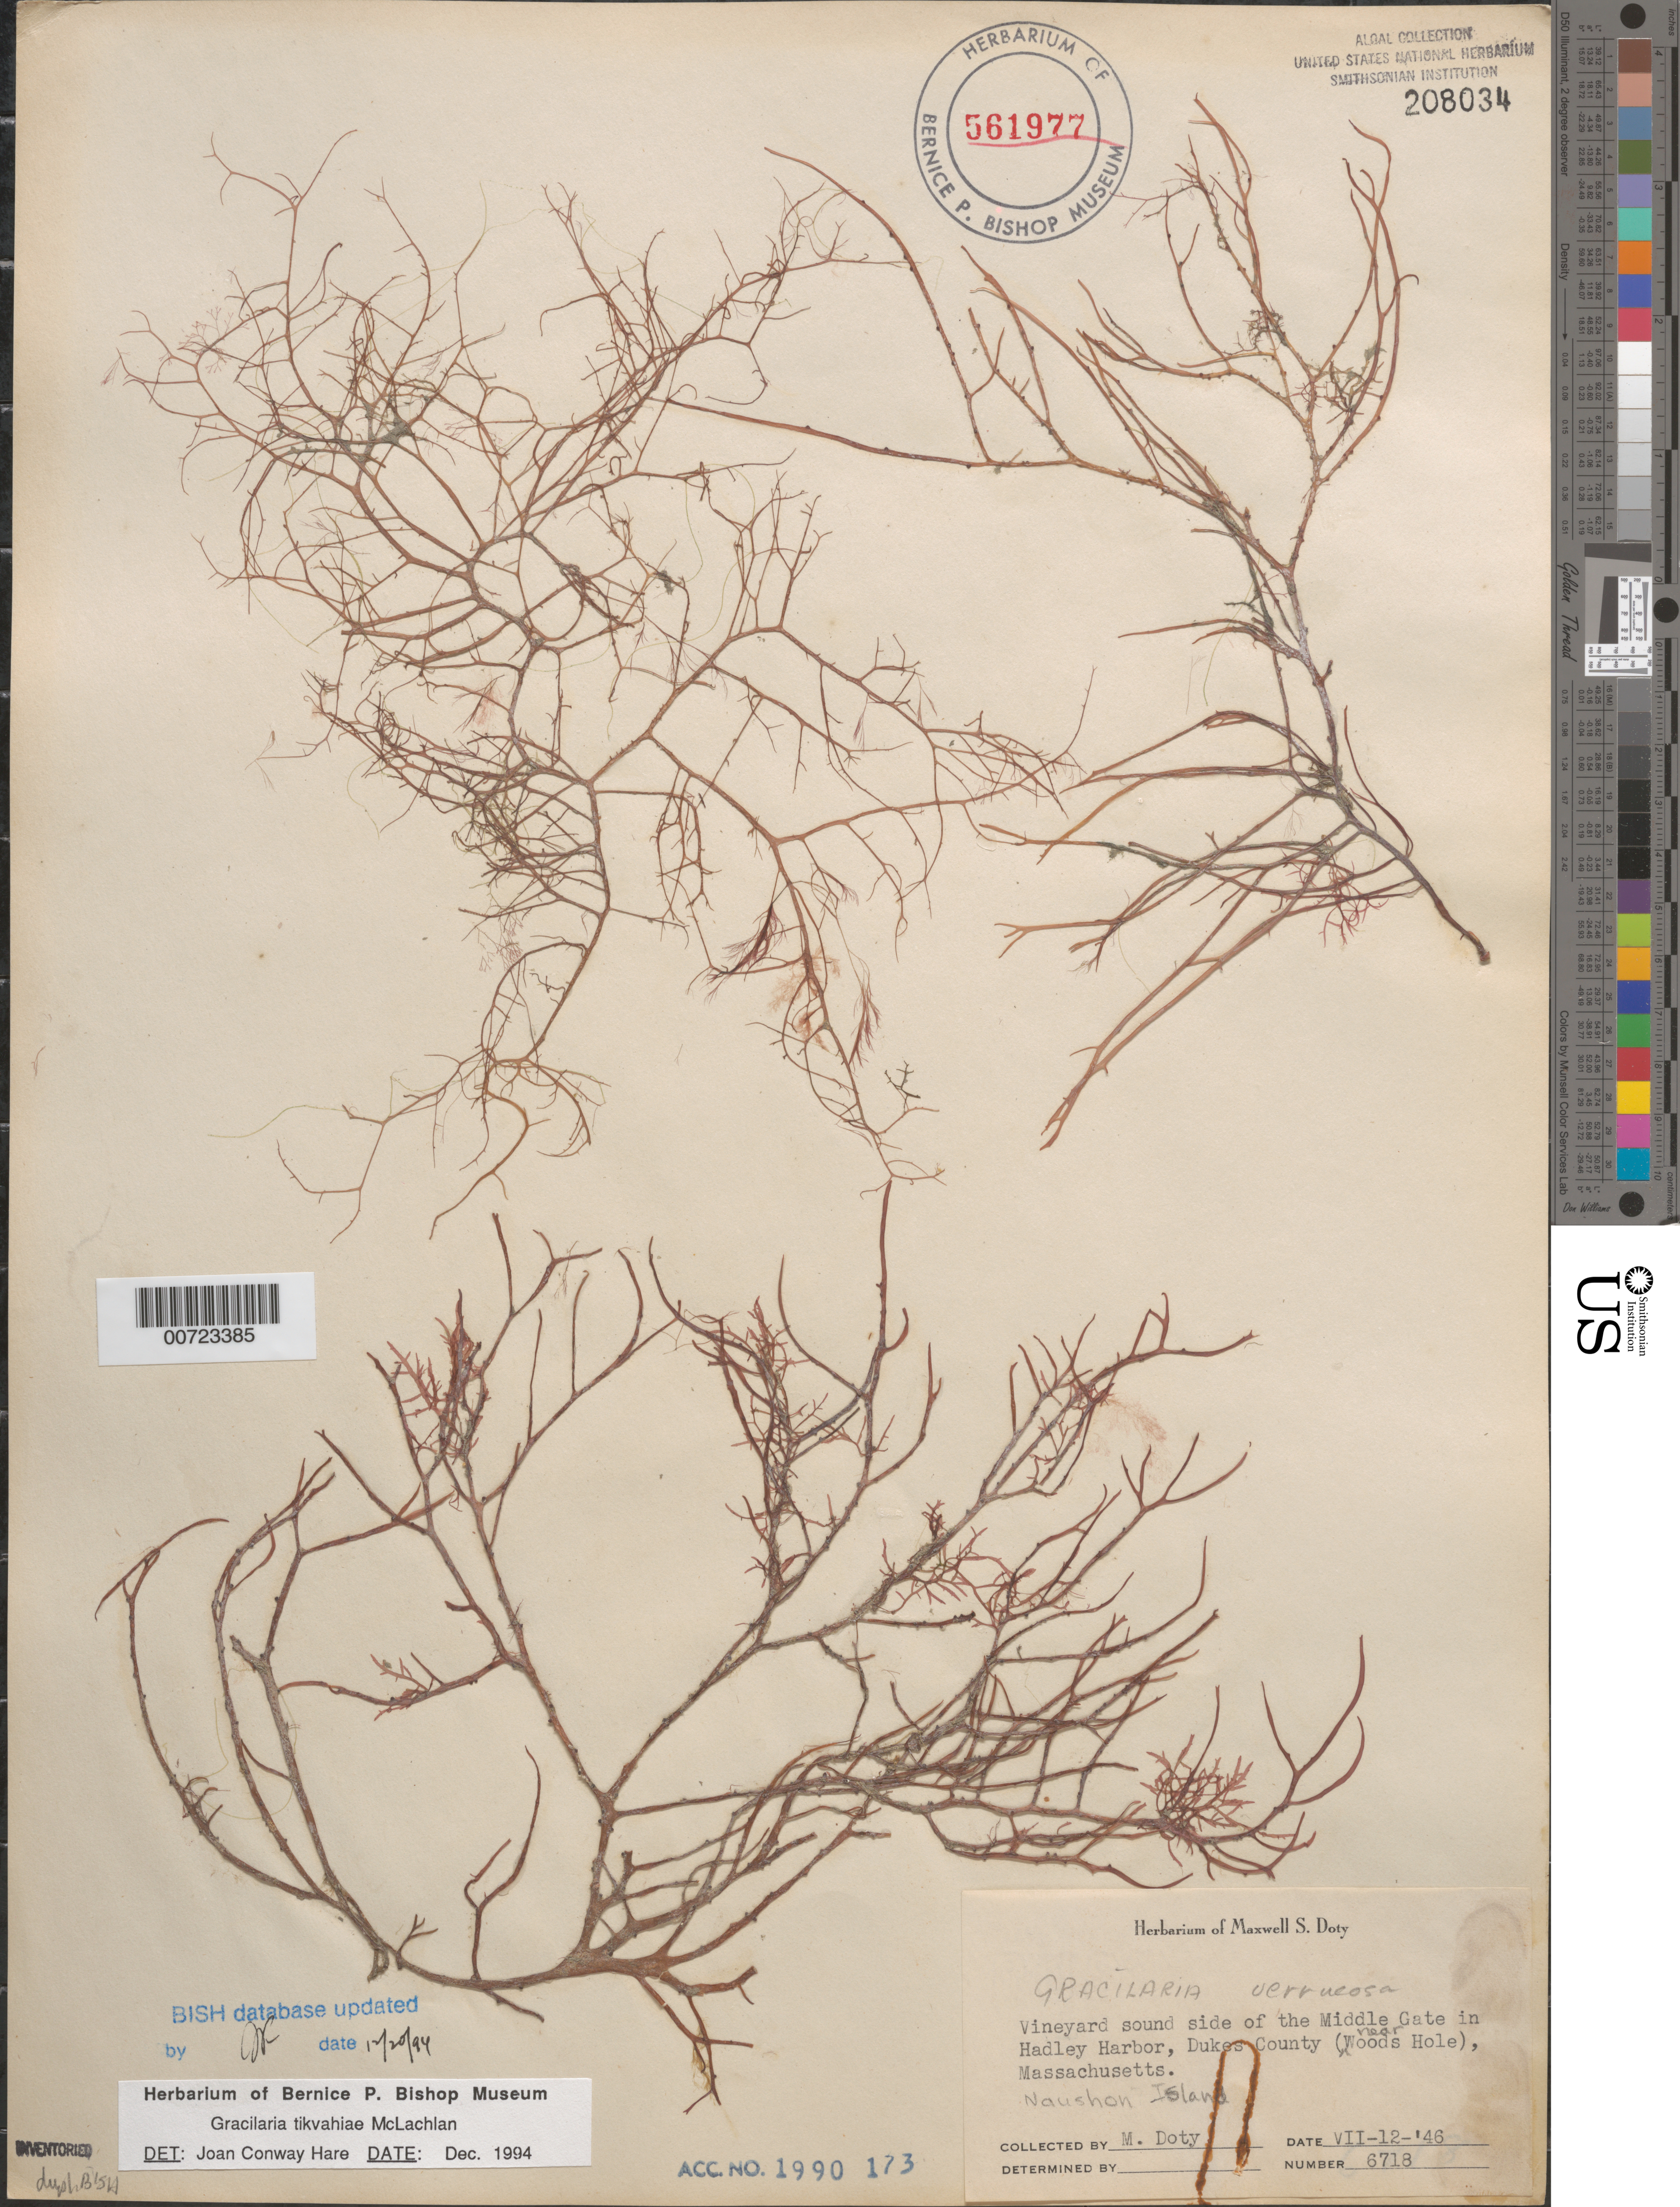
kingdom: Plantae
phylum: Rhodophyta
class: Florideophyceae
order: Gracilariales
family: Gracilariaceae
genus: Gracilaria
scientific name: Gracilaria tikvahiae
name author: McLachlan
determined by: Hare, Joan Conway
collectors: M. S. Doty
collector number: MSD 6718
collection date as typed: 12 Jul 1946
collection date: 1946-07-12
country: United States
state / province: Massachusetts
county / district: Dukes County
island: Naushon Island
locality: Vineyard Sound side of Middle Gate, Hadley Harbor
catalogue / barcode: US 208034